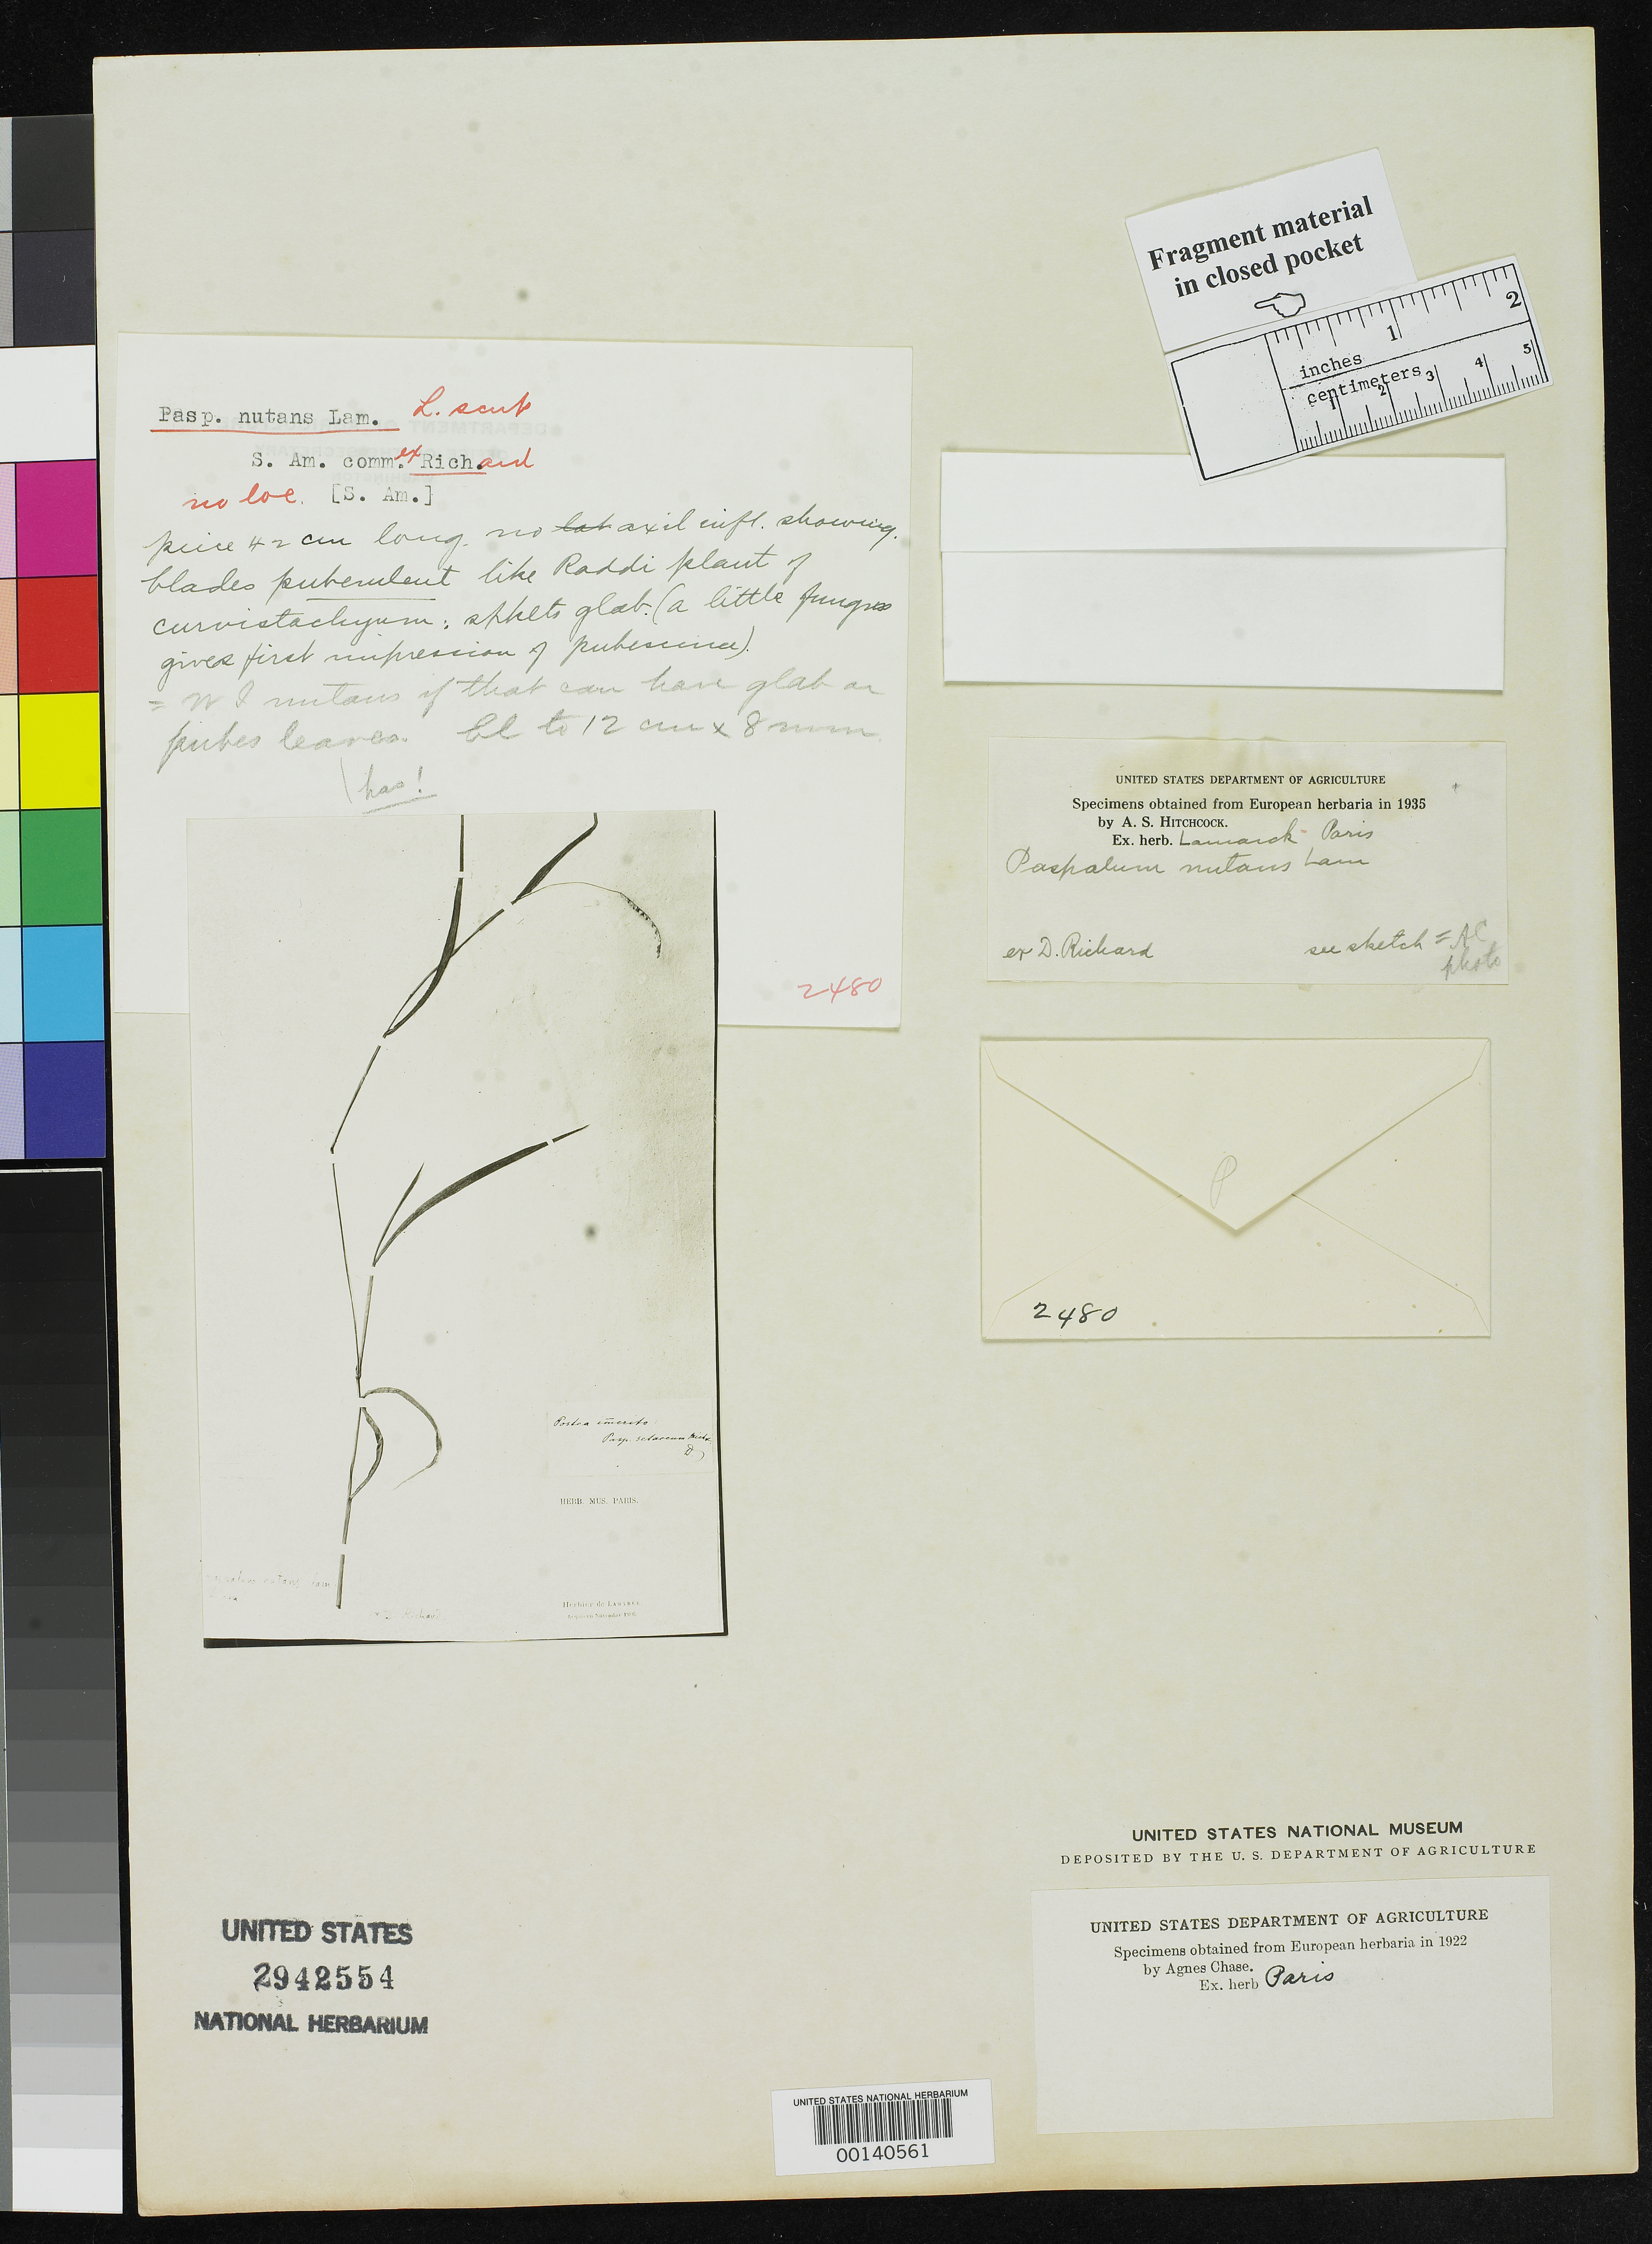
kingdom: Plantae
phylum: Tracheophyta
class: Liliopsida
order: Poales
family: Poaceae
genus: Paspalum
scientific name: Paspalum nutans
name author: Lam.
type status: Type Fragment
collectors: L. C. M. Richard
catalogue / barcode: US 2942554